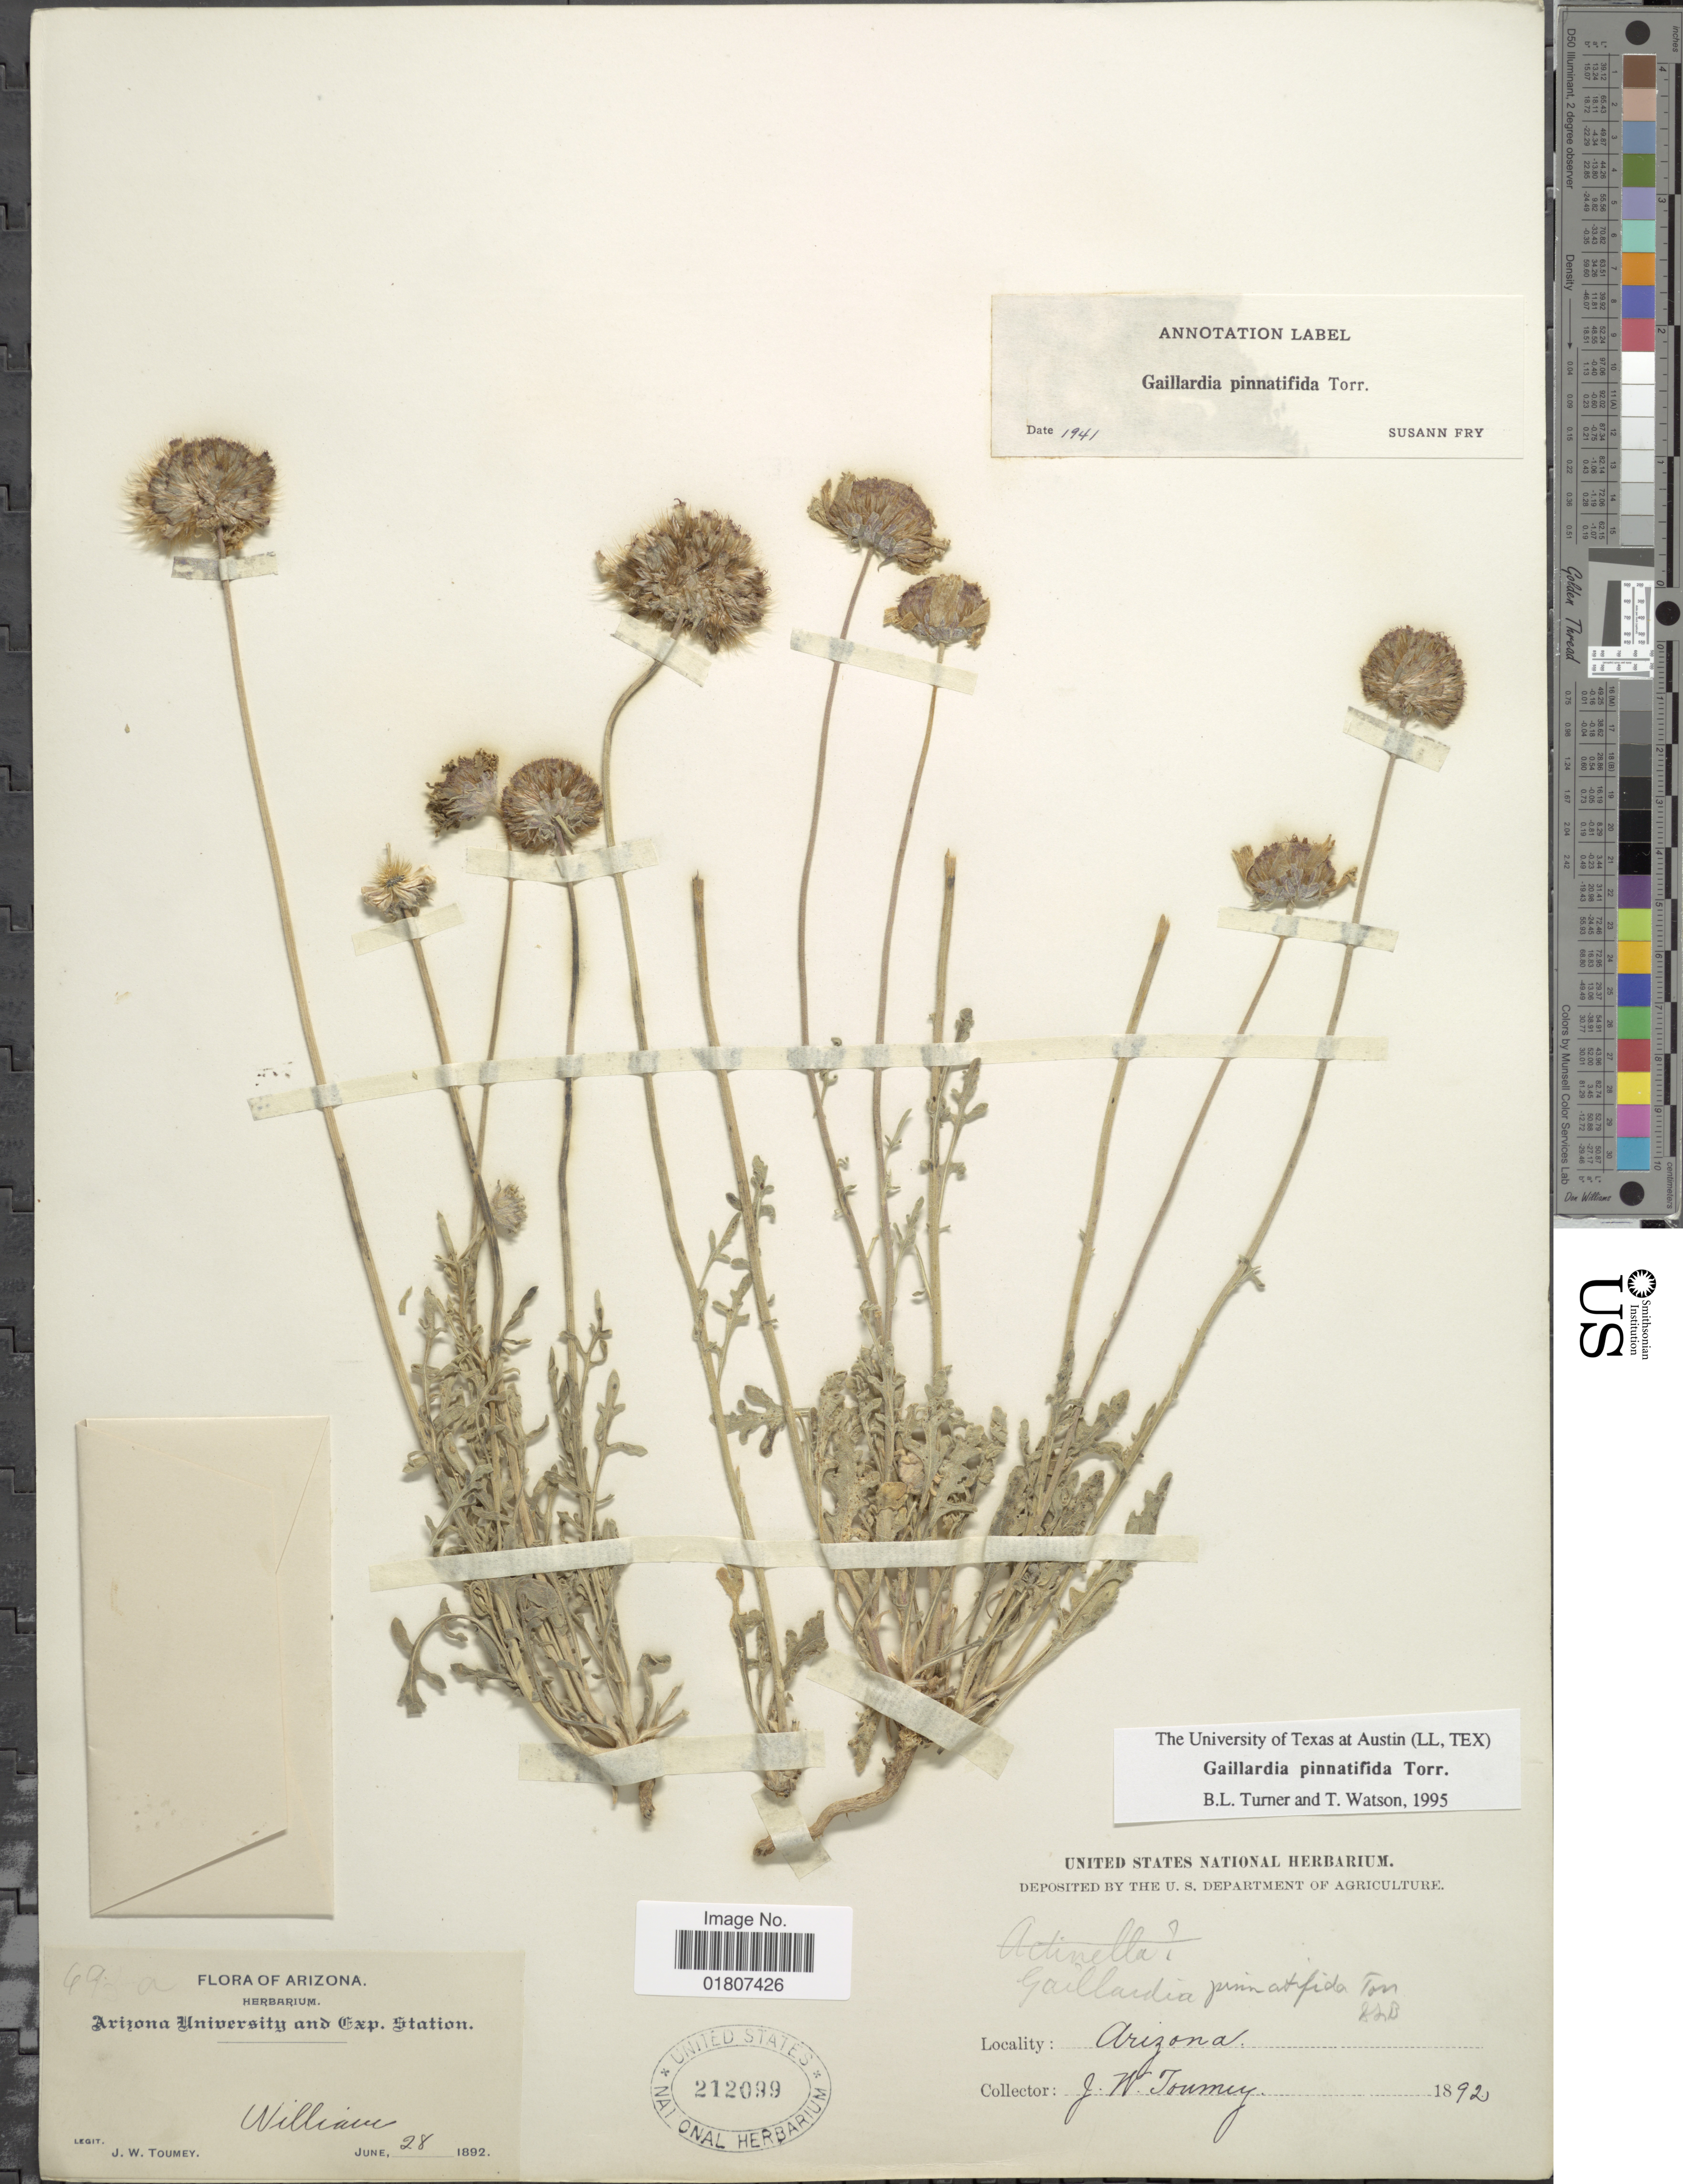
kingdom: Plantae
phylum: Tracheophyta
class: Magnoliopsida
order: Asterales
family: Asteraceae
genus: Gaillardia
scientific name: Gaillardia pinnatifida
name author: Torr.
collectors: J. W. Toumey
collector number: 49 a*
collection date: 1892-06-28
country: United States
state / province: Arizona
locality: William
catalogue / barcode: US 212099